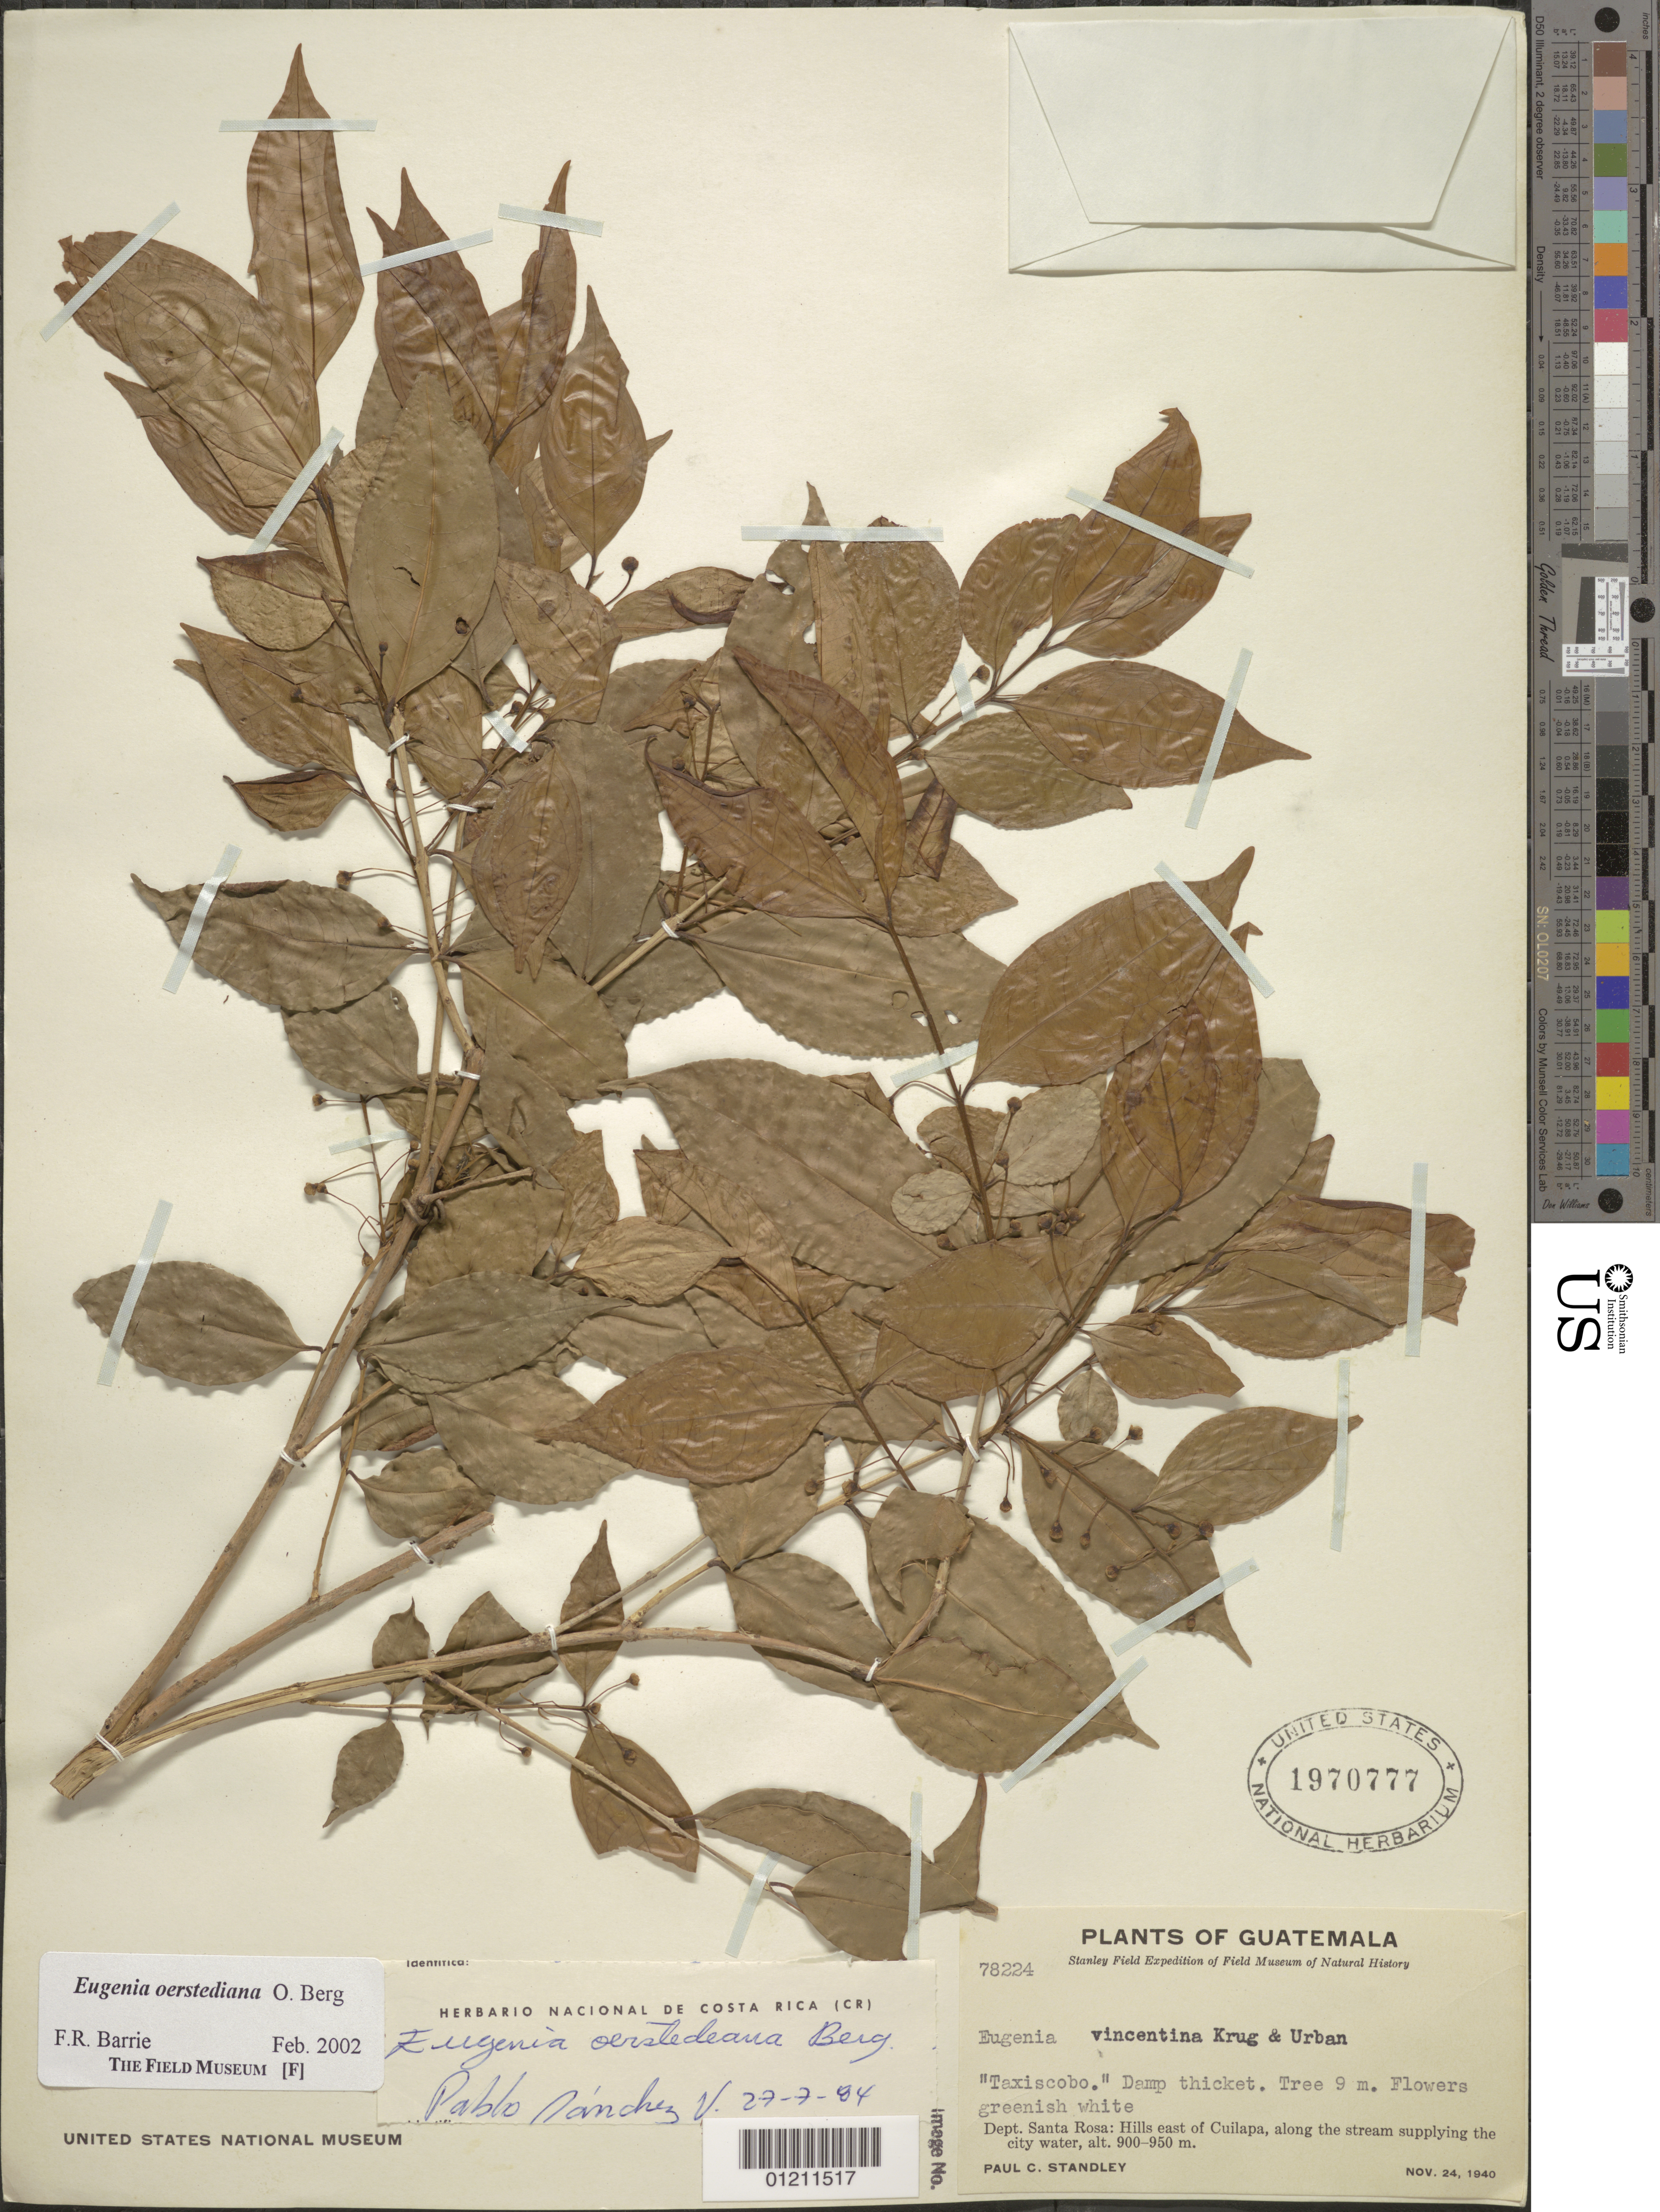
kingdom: Plantae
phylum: Tracheophyta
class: Magnoliopsida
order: Myrtales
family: Myrtaceae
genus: Eugenia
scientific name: Eugenia oerstediana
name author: O. Berg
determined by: Sánchez Vindas, P. E.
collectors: P. C. Standley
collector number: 78224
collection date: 1940-11-24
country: Guatemala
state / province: Santa Rosa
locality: Hills east of Cuilapa, along the stream supplying the city water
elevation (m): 900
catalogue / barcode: US 1970777